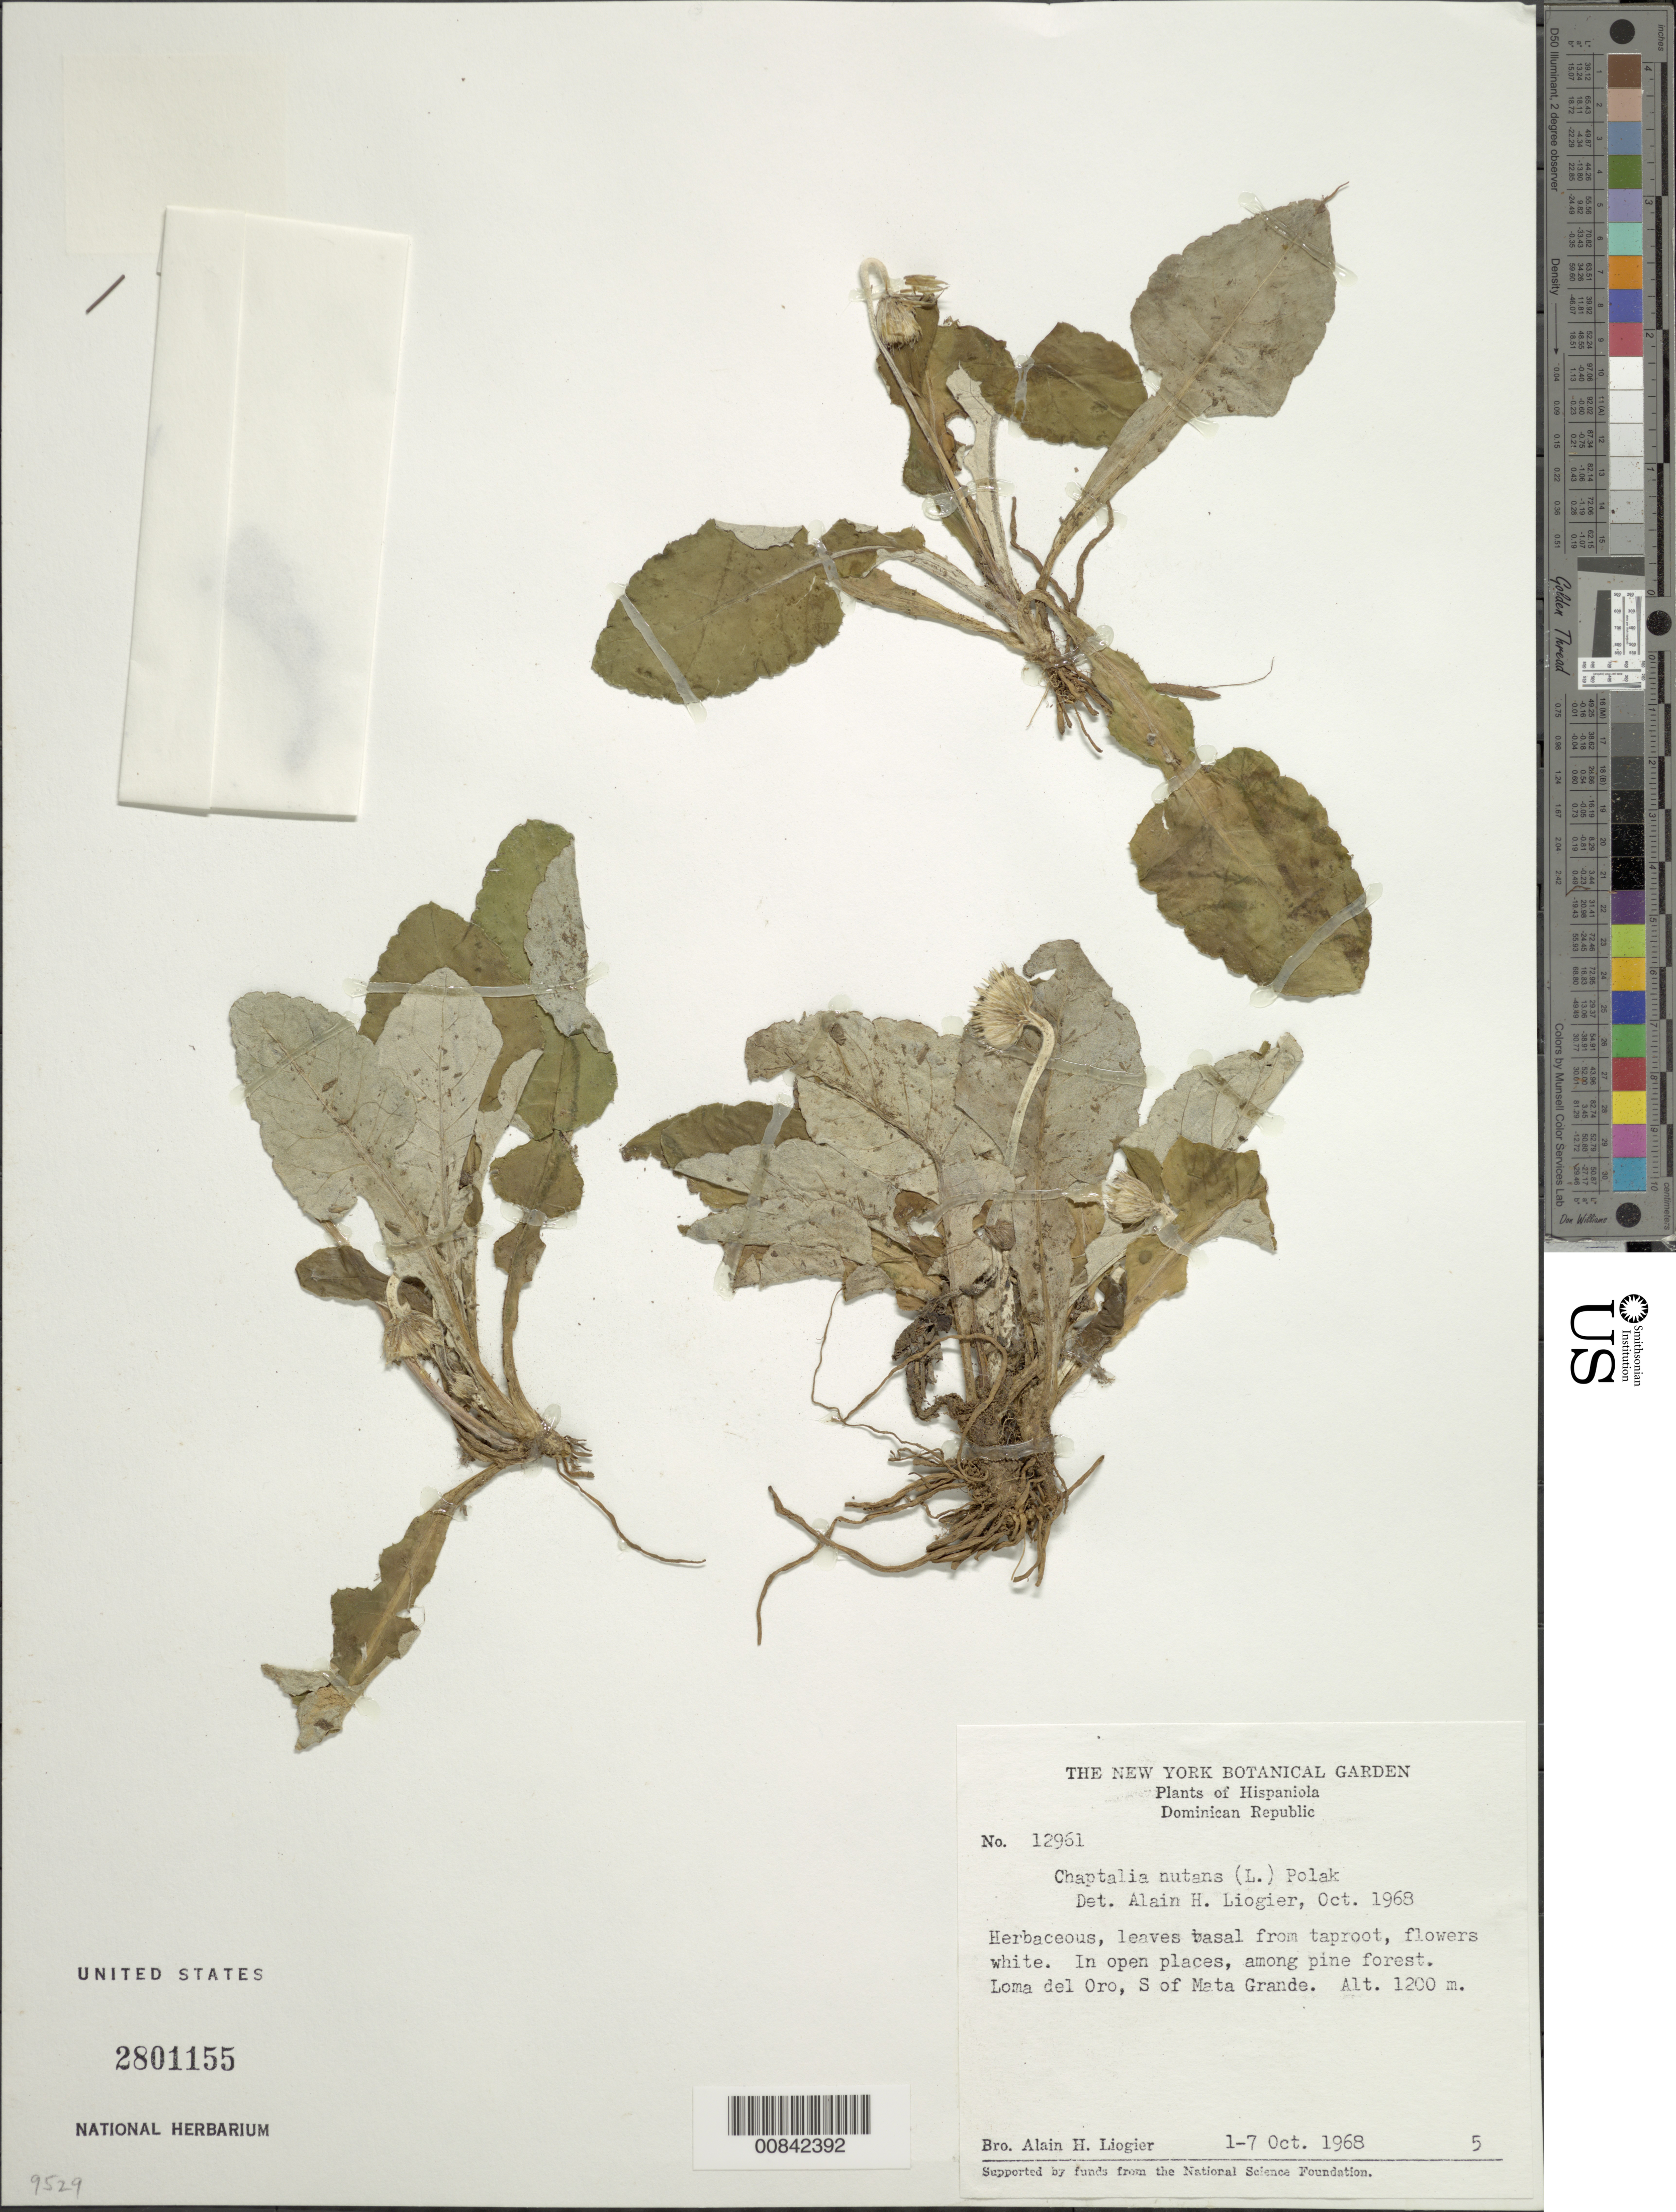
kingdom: Plantae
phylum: Tracheophyta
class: Magnoliopsida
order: Asterales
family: Asteraceae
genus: Chaptalia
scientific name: Chaptalia nutans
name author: (L.) Pol.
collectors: A. H. Liogier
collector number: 12961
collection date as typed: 01 Oct 1968 to 07 Oct 1968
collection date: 1968-10-01/1968-10-07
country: Dominican Republic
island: Hispaniola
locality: Loma del Oro, S of Mata Grande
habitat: Open places, among pine forest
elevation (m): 1200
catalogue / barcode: US 2801155